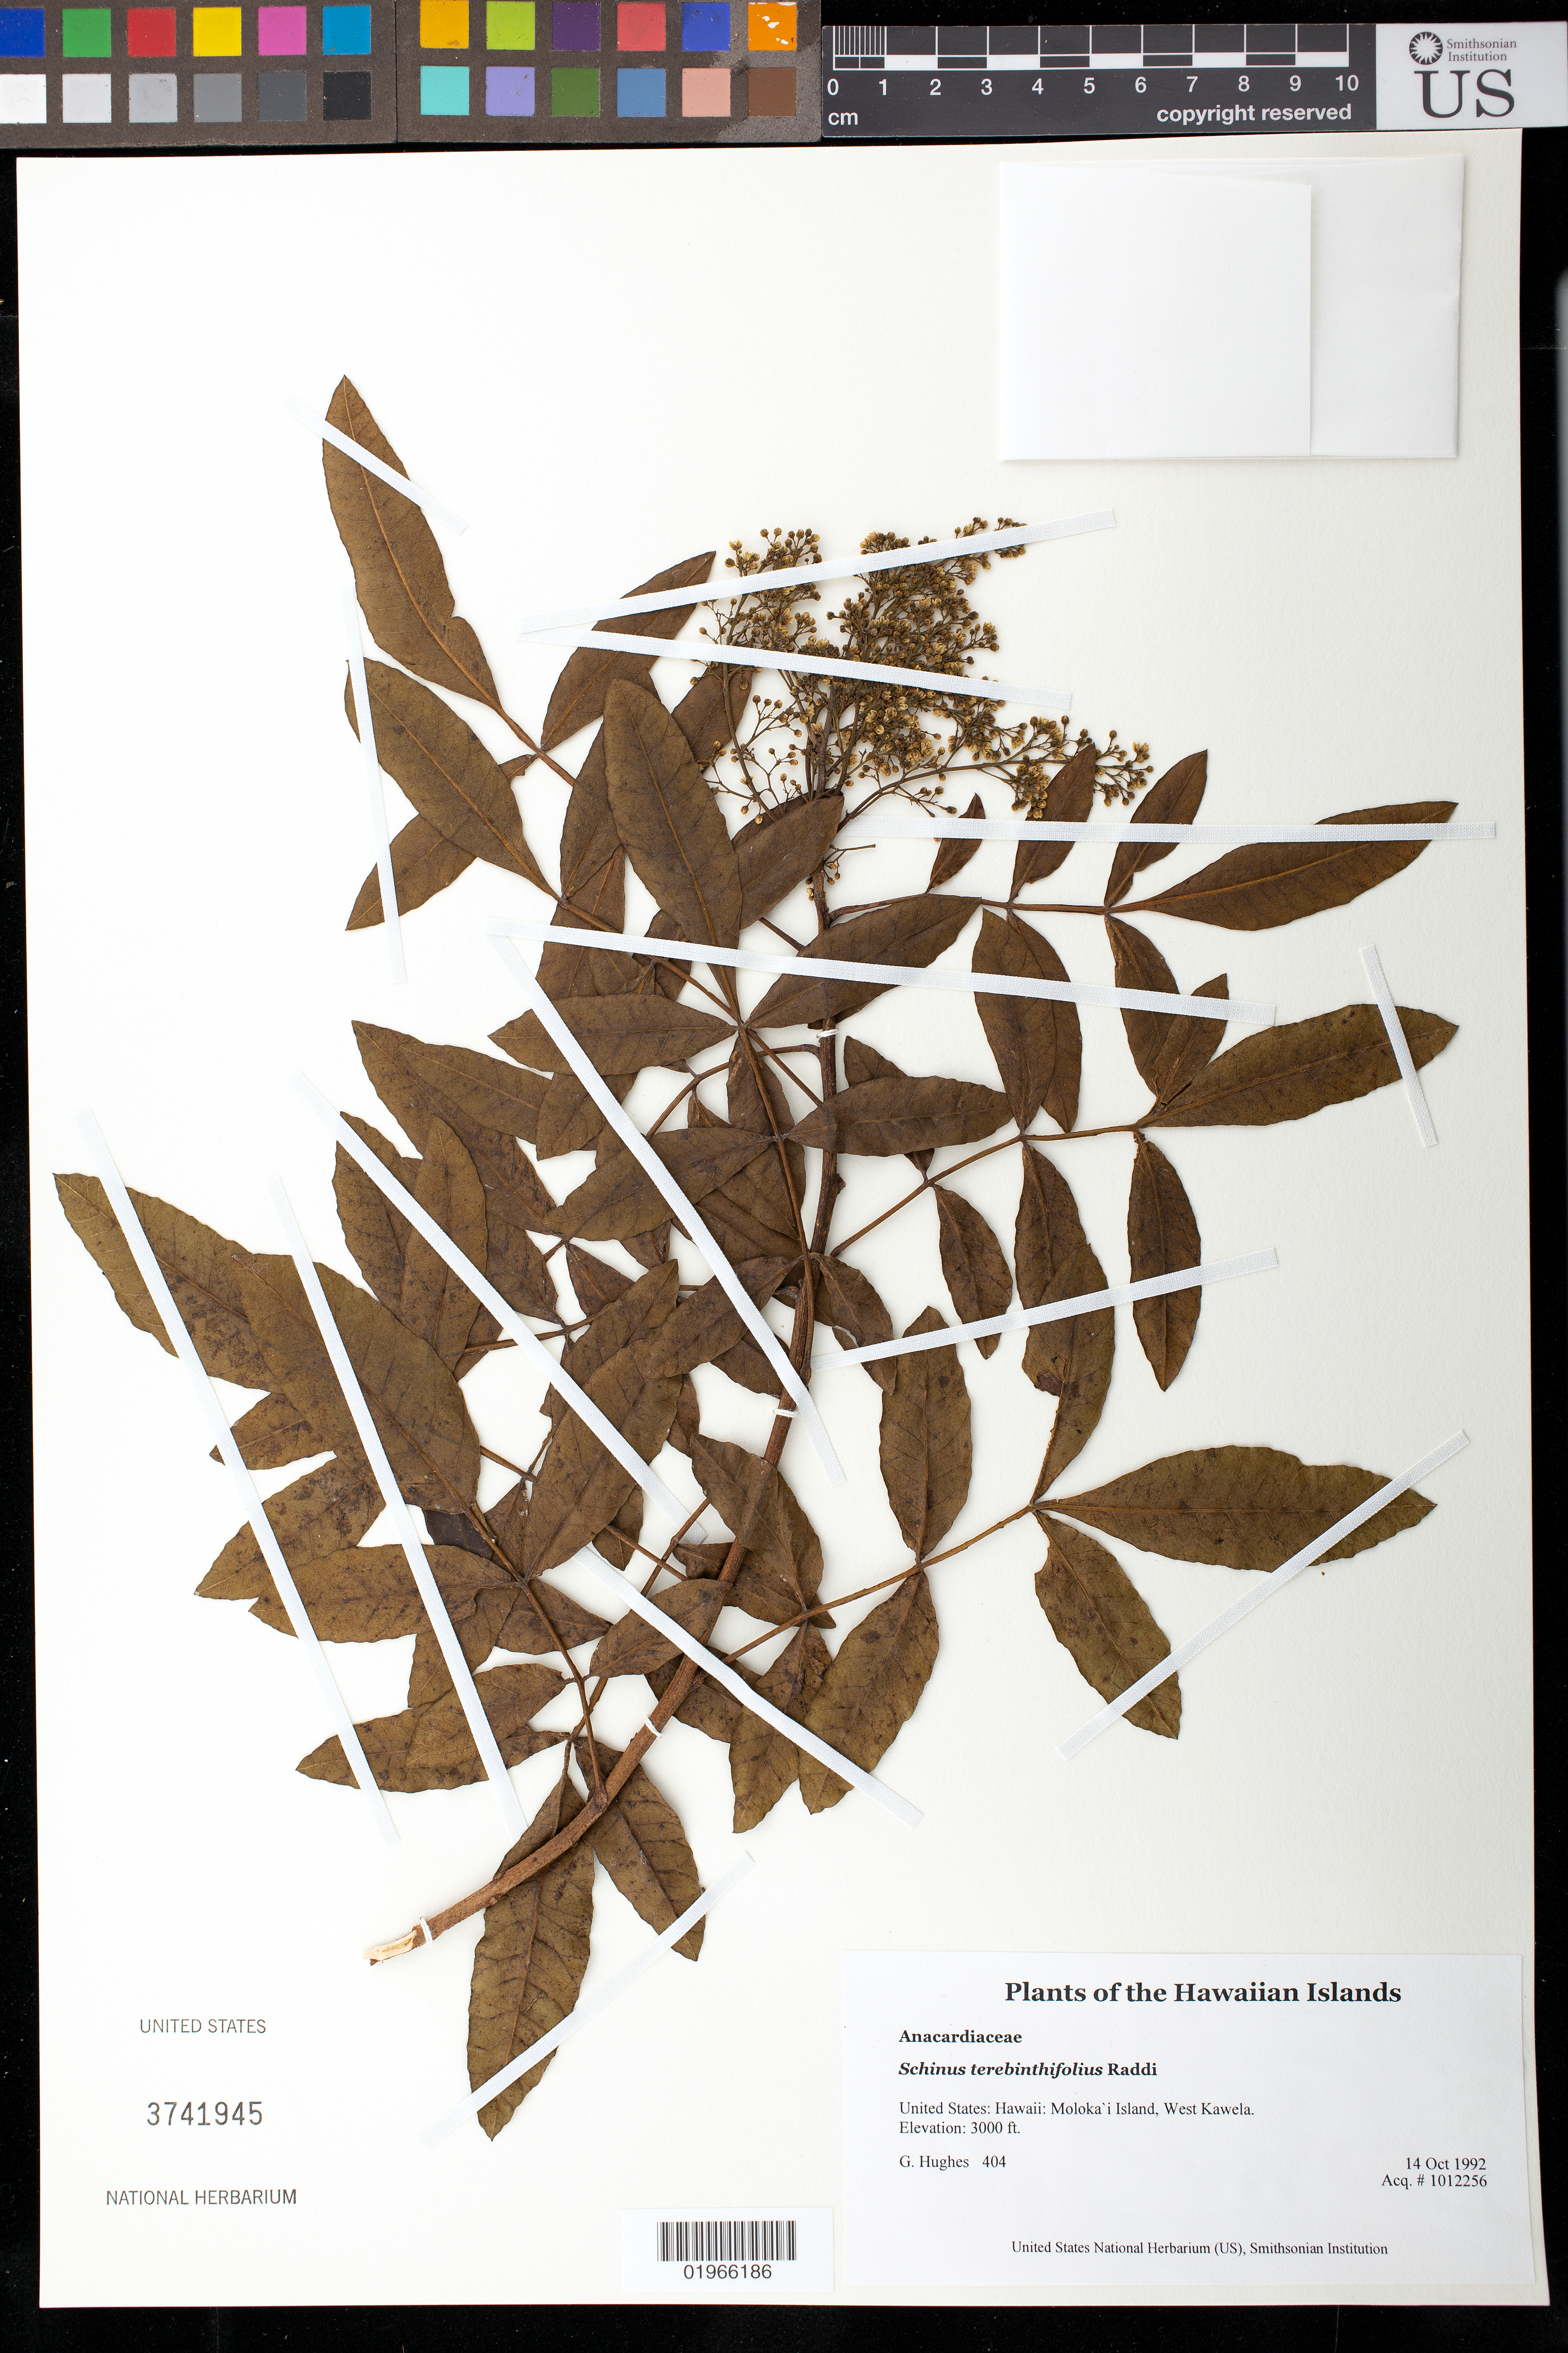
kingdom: Plantae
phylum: Tracheophyta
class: Magnoliopsida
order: Sapindales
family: Anacardiaceae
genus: Schinus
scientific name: Schinus terebinthifolia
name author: Raddi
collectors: G. Hughes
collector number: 404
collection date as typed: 10-14-92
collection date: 1992-10-14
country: United States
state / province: Hawaii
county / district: Maui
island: Moloka'i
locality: West Kawela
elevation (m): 914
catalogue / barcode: US 3741945